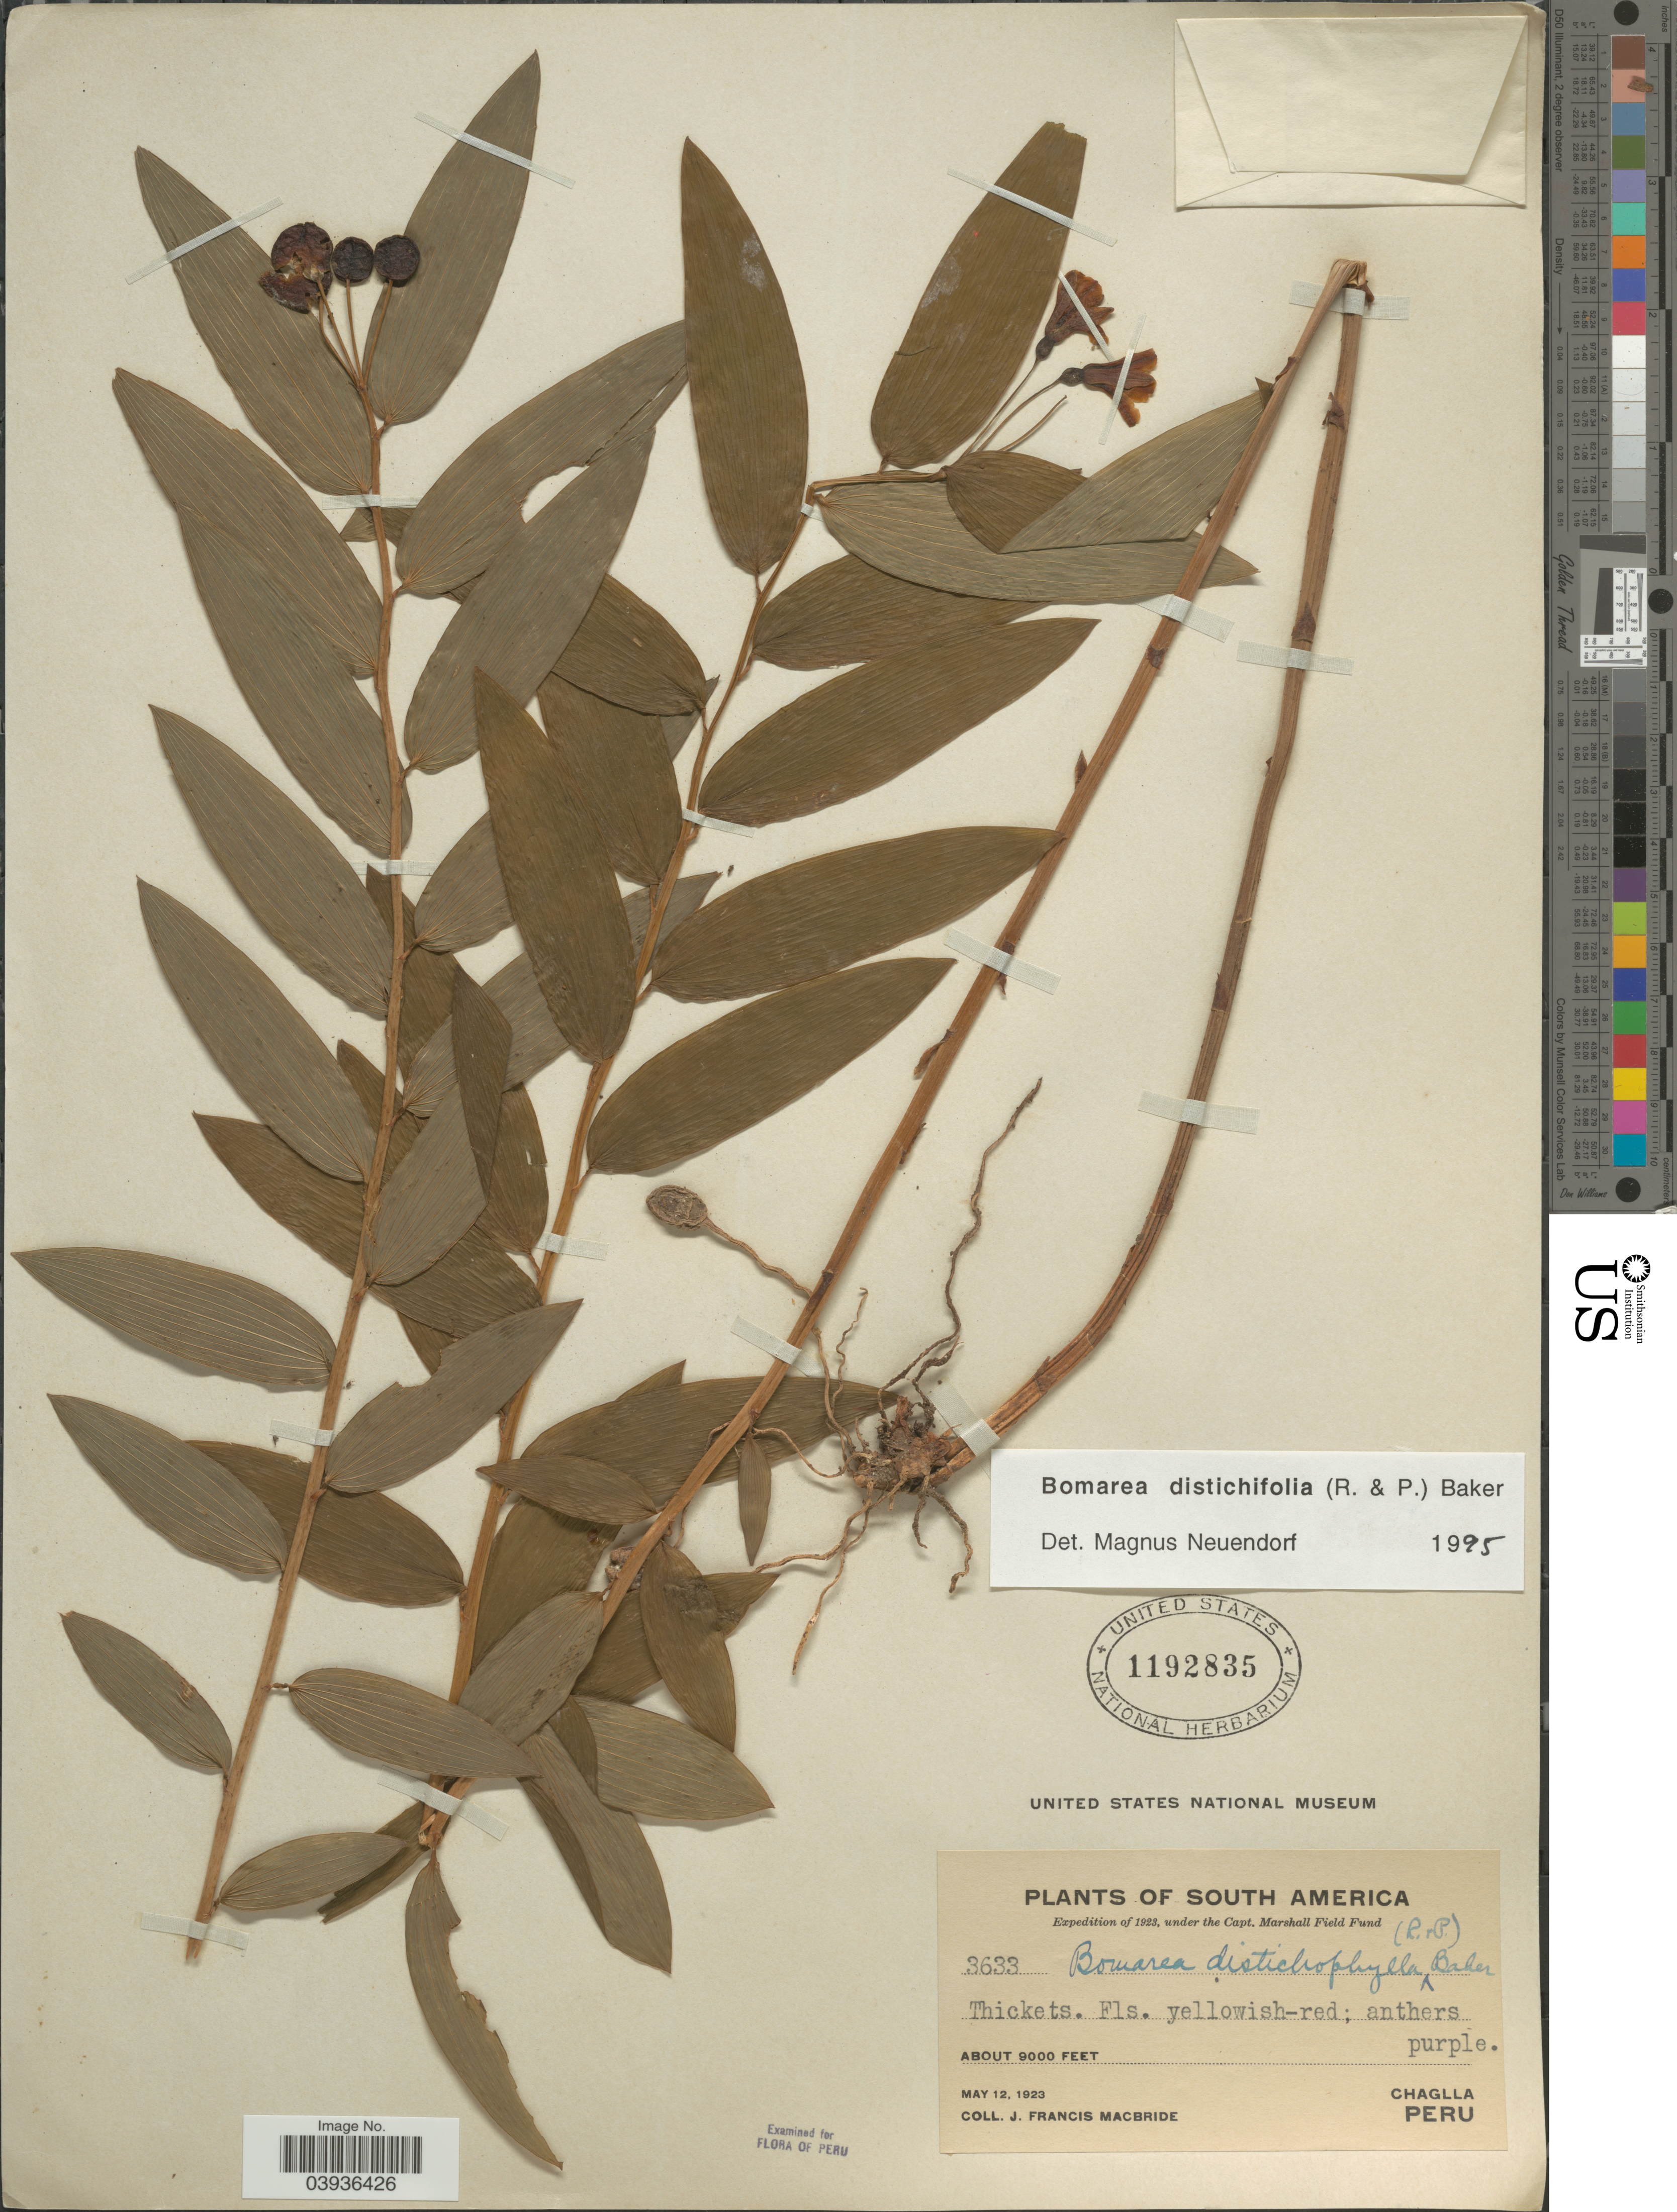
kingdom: Plantae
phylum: Tracheophyta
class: Liliopsida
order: Liliales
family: Alstroemeriaceae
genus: Bomarea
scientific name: Bomarea distichifolia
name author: (Ruiz & Pav.) Baker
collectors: J. F. Macbride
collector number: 3633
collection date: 1923-05-12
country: Peru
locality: Chaglla.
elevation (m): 2743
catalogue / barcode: US 1192835